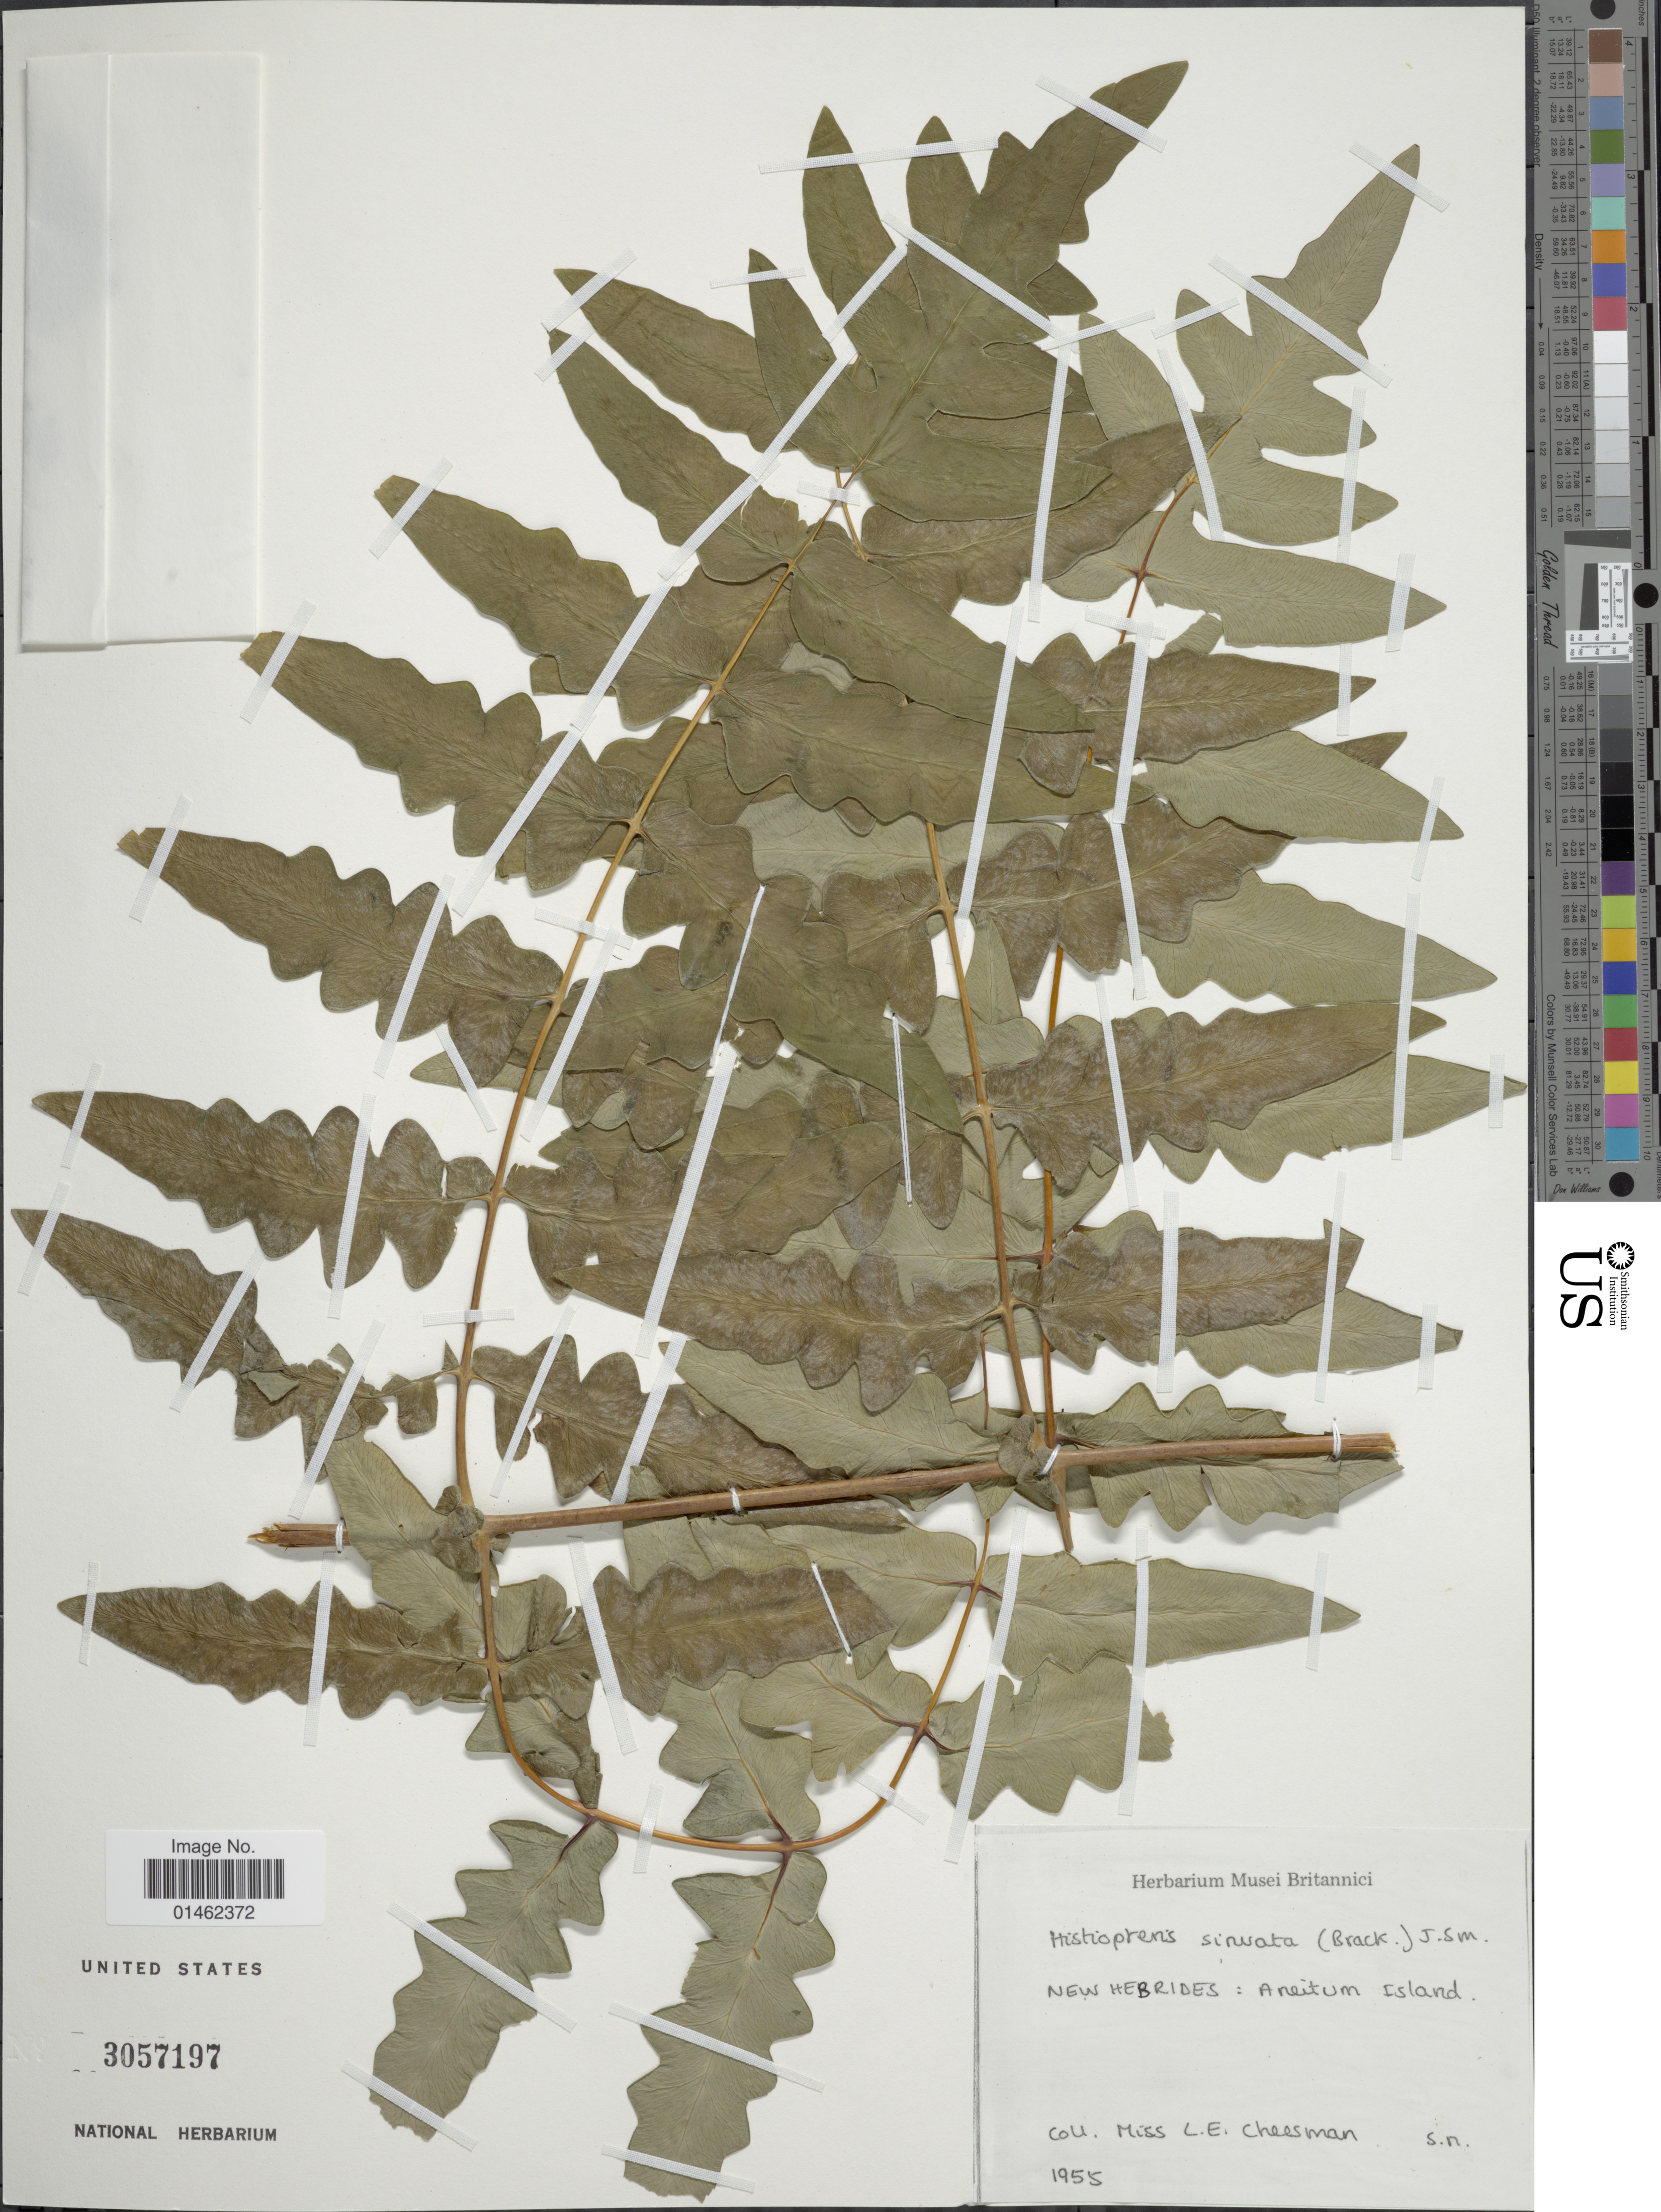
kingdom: Plantae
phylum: Tracheophyta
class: Polypodiopsida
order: Polypodiales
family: Dennstaedtiaceae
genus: Histiopteris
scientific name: Histiopteris sinuata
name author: (Brack.) Small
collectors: L. E. Cheesman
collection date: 1955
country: Vanuatu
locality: New Hebrides: Aneitum Island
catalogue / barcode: US 3057197